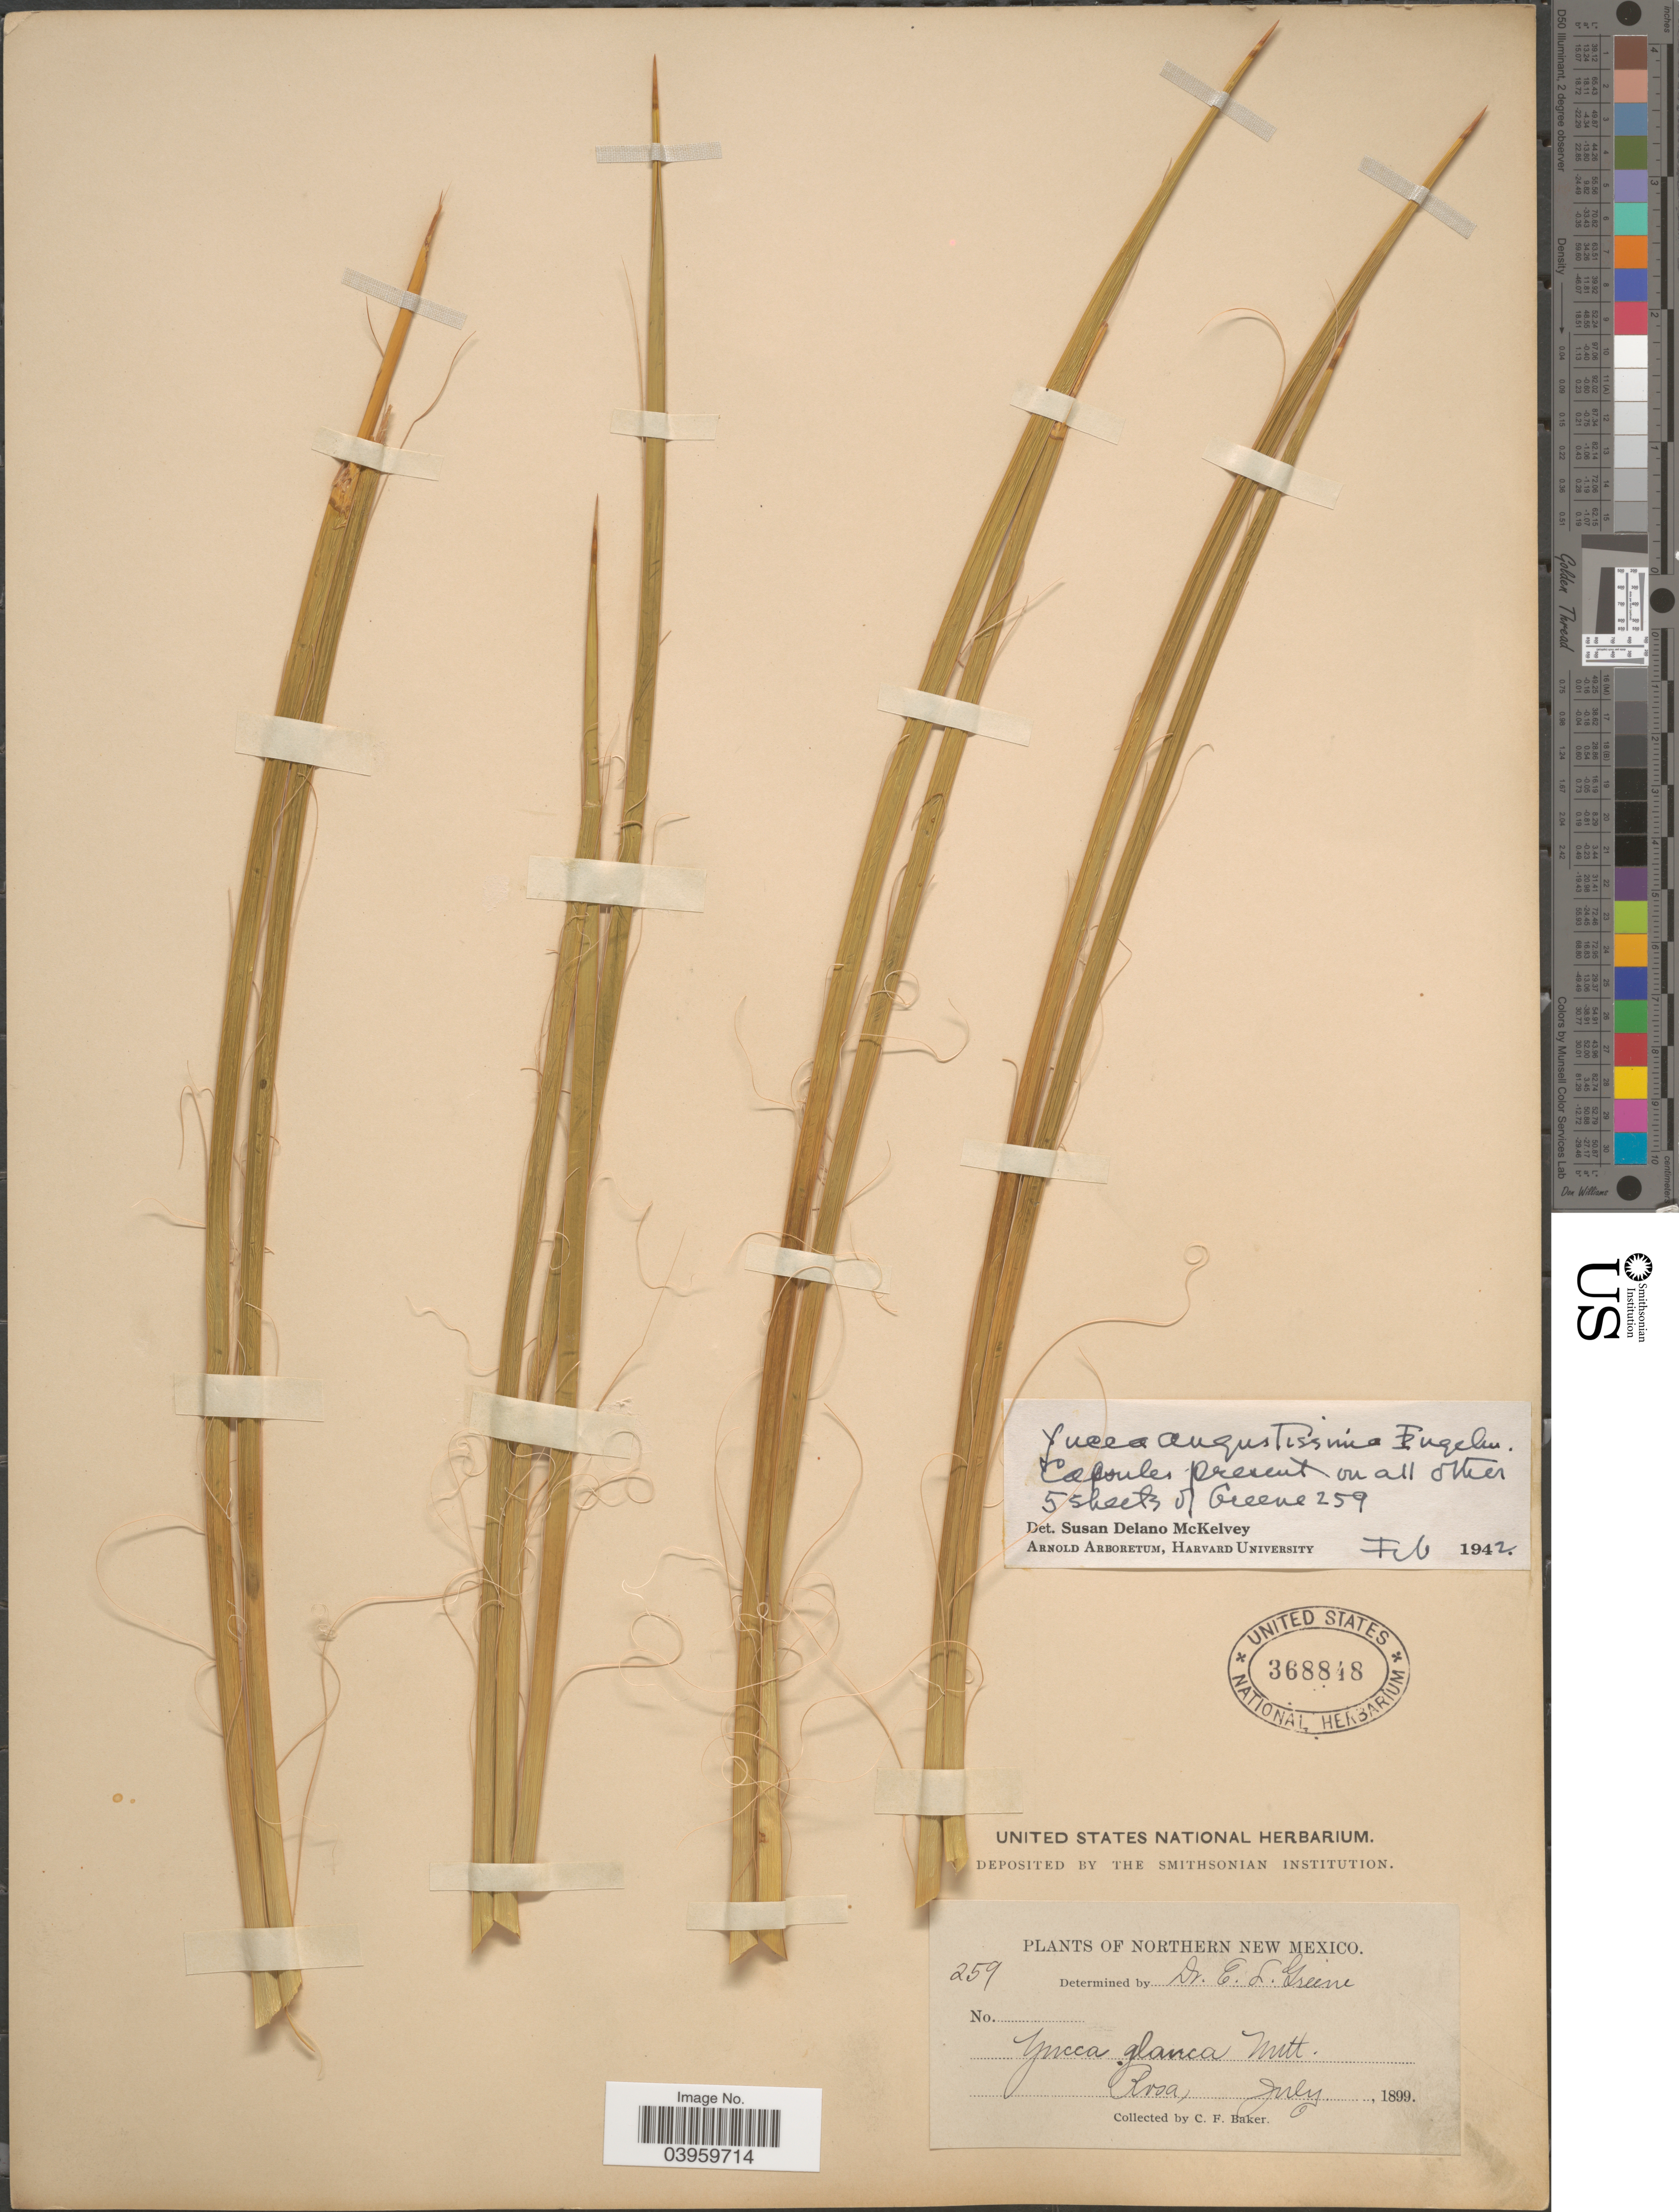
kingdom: Plantae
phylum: Tracheophyta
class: Liliopsida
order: Asparagales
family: Asparagaceae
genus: Yucca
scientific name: Yucca angustissima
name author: Engelm. ex Trel.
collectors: C. F. Baker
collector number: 259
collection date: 1899-07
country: United States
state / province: New Mexico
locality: Northern New Mexico. Rosa.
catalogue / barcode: US 368848